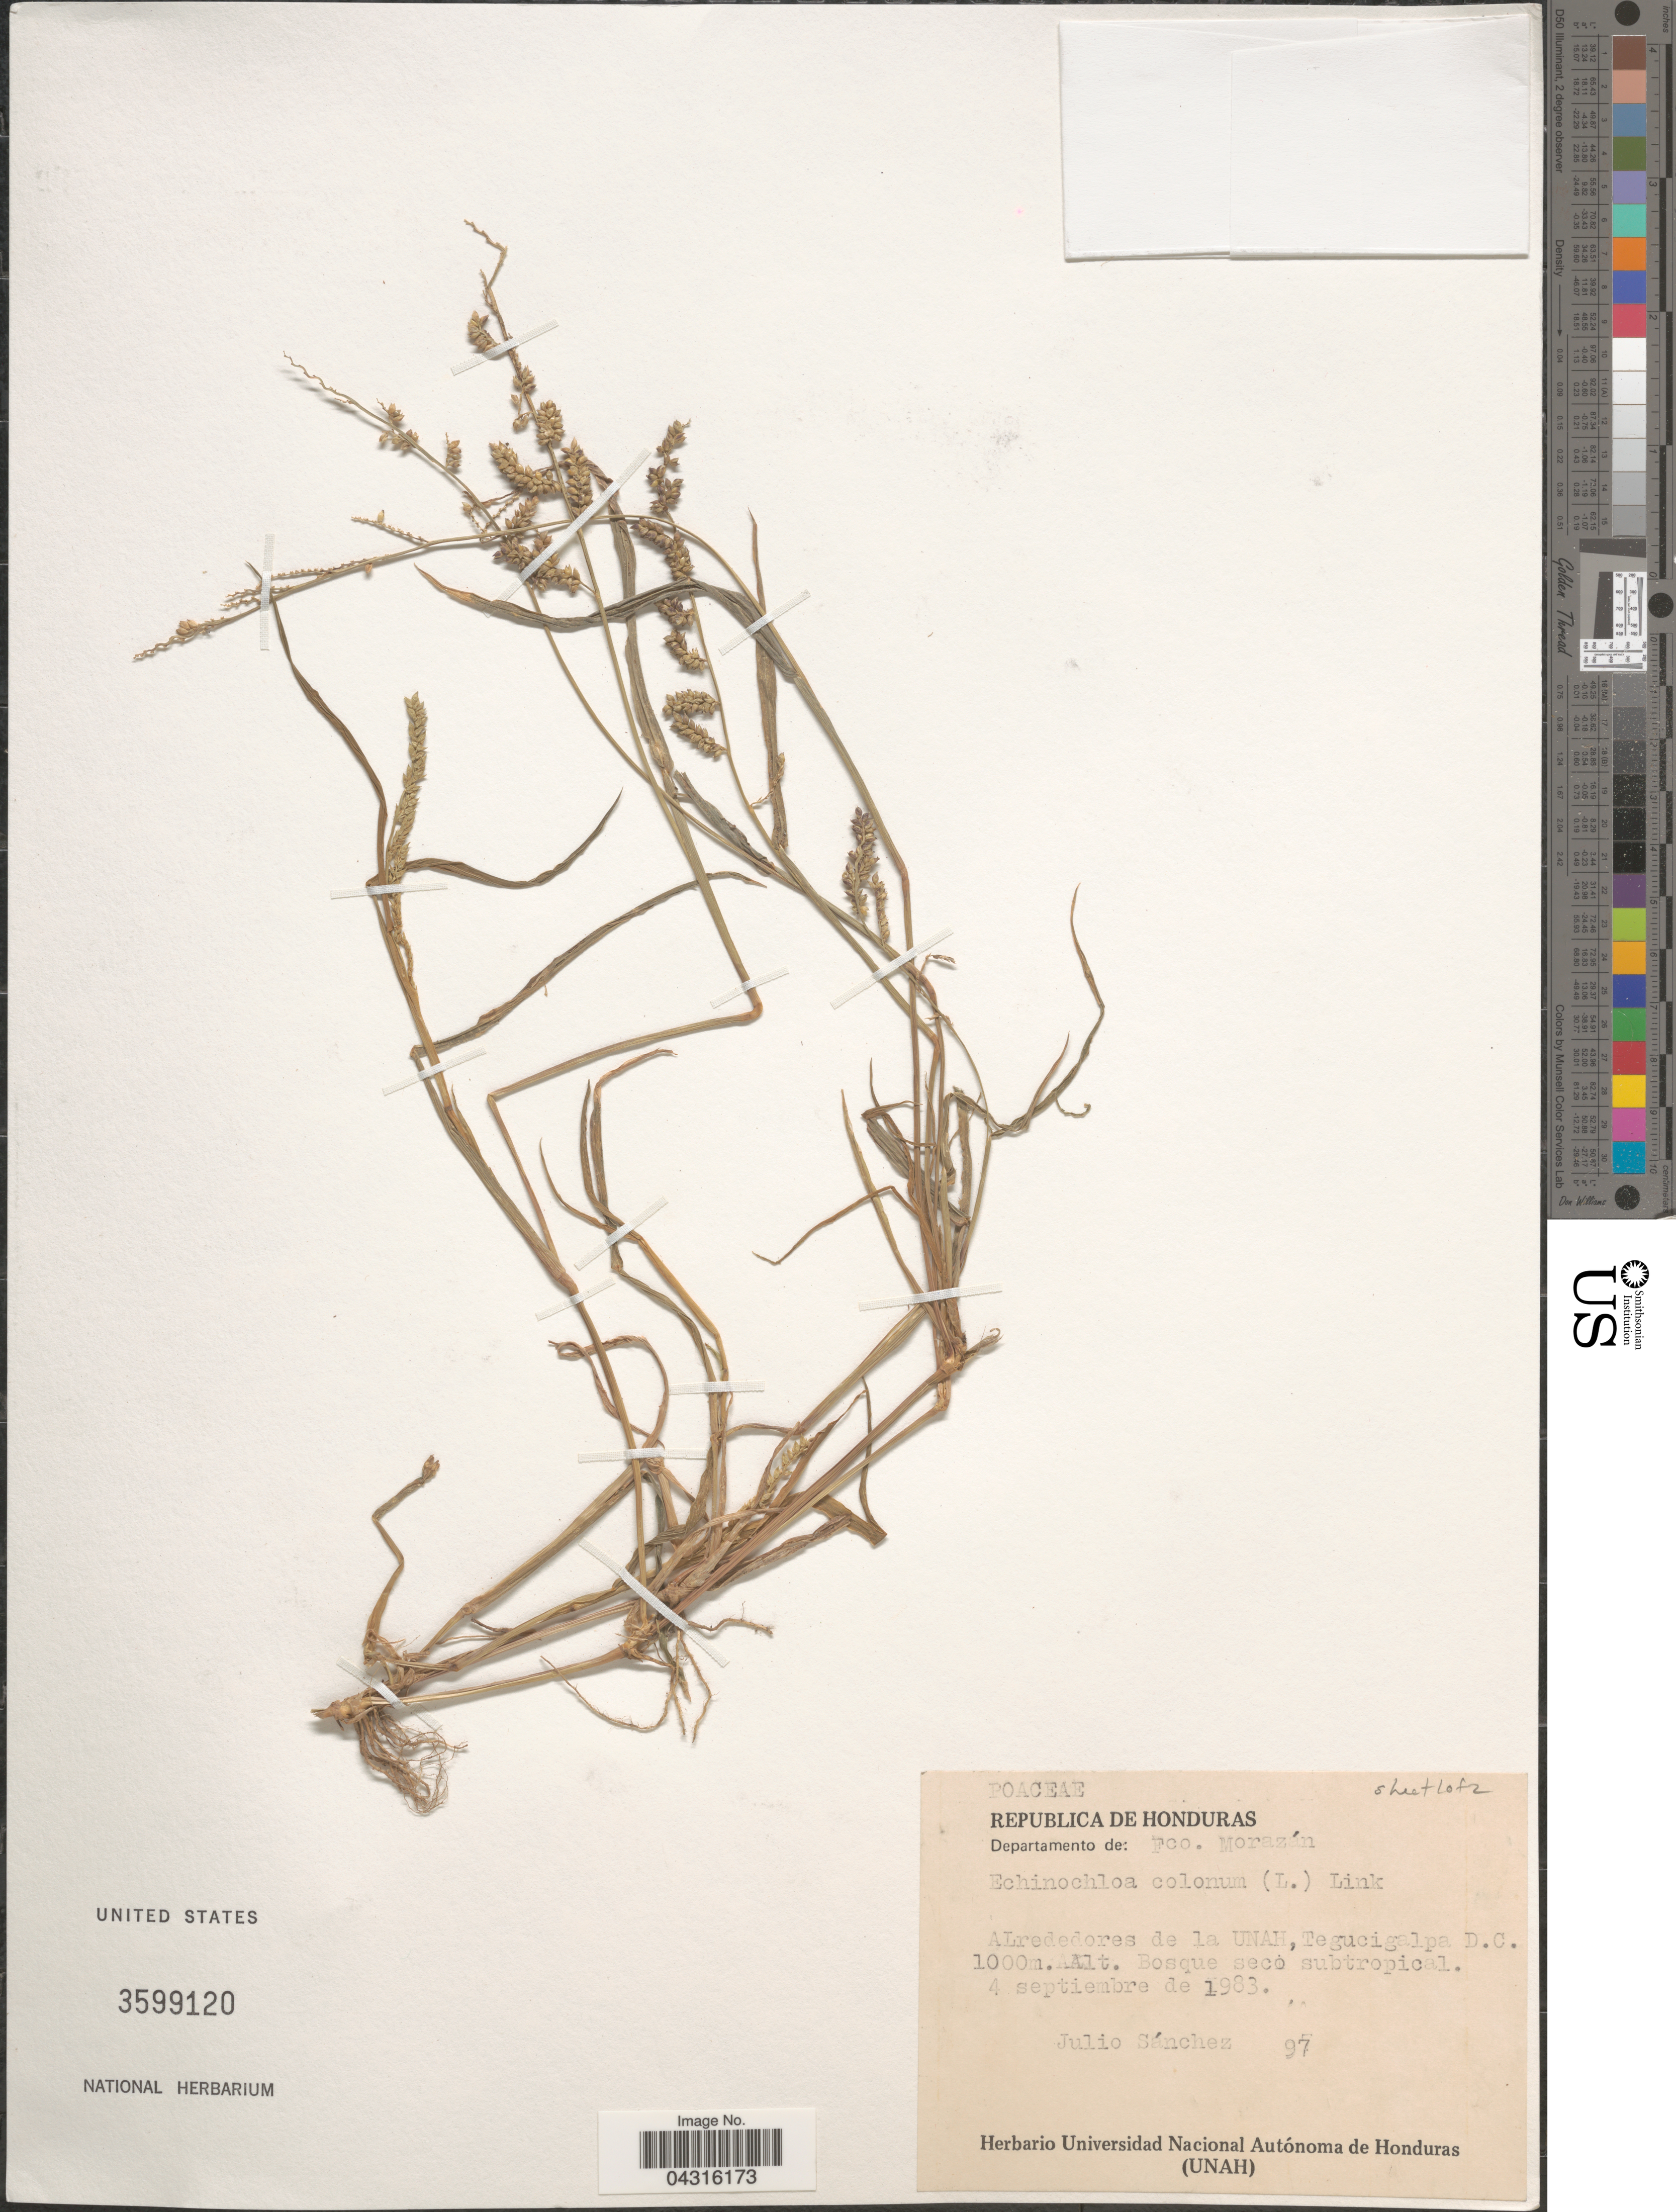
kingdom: Plantae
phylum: Tracheophyta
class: Liliopsida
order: Poales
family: Poaceae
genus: Echinochloa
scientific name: Echinochloa colona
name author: (L.) Link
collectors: J. Sánchez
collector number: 97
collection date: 1983-09-04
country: Honduras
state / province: Fco. Morazán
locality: Departamento de: Fco. Morazán. ALrededores de la UNAH, Tegucigalpa D. C.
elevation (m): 1000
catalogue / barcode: US 3599120